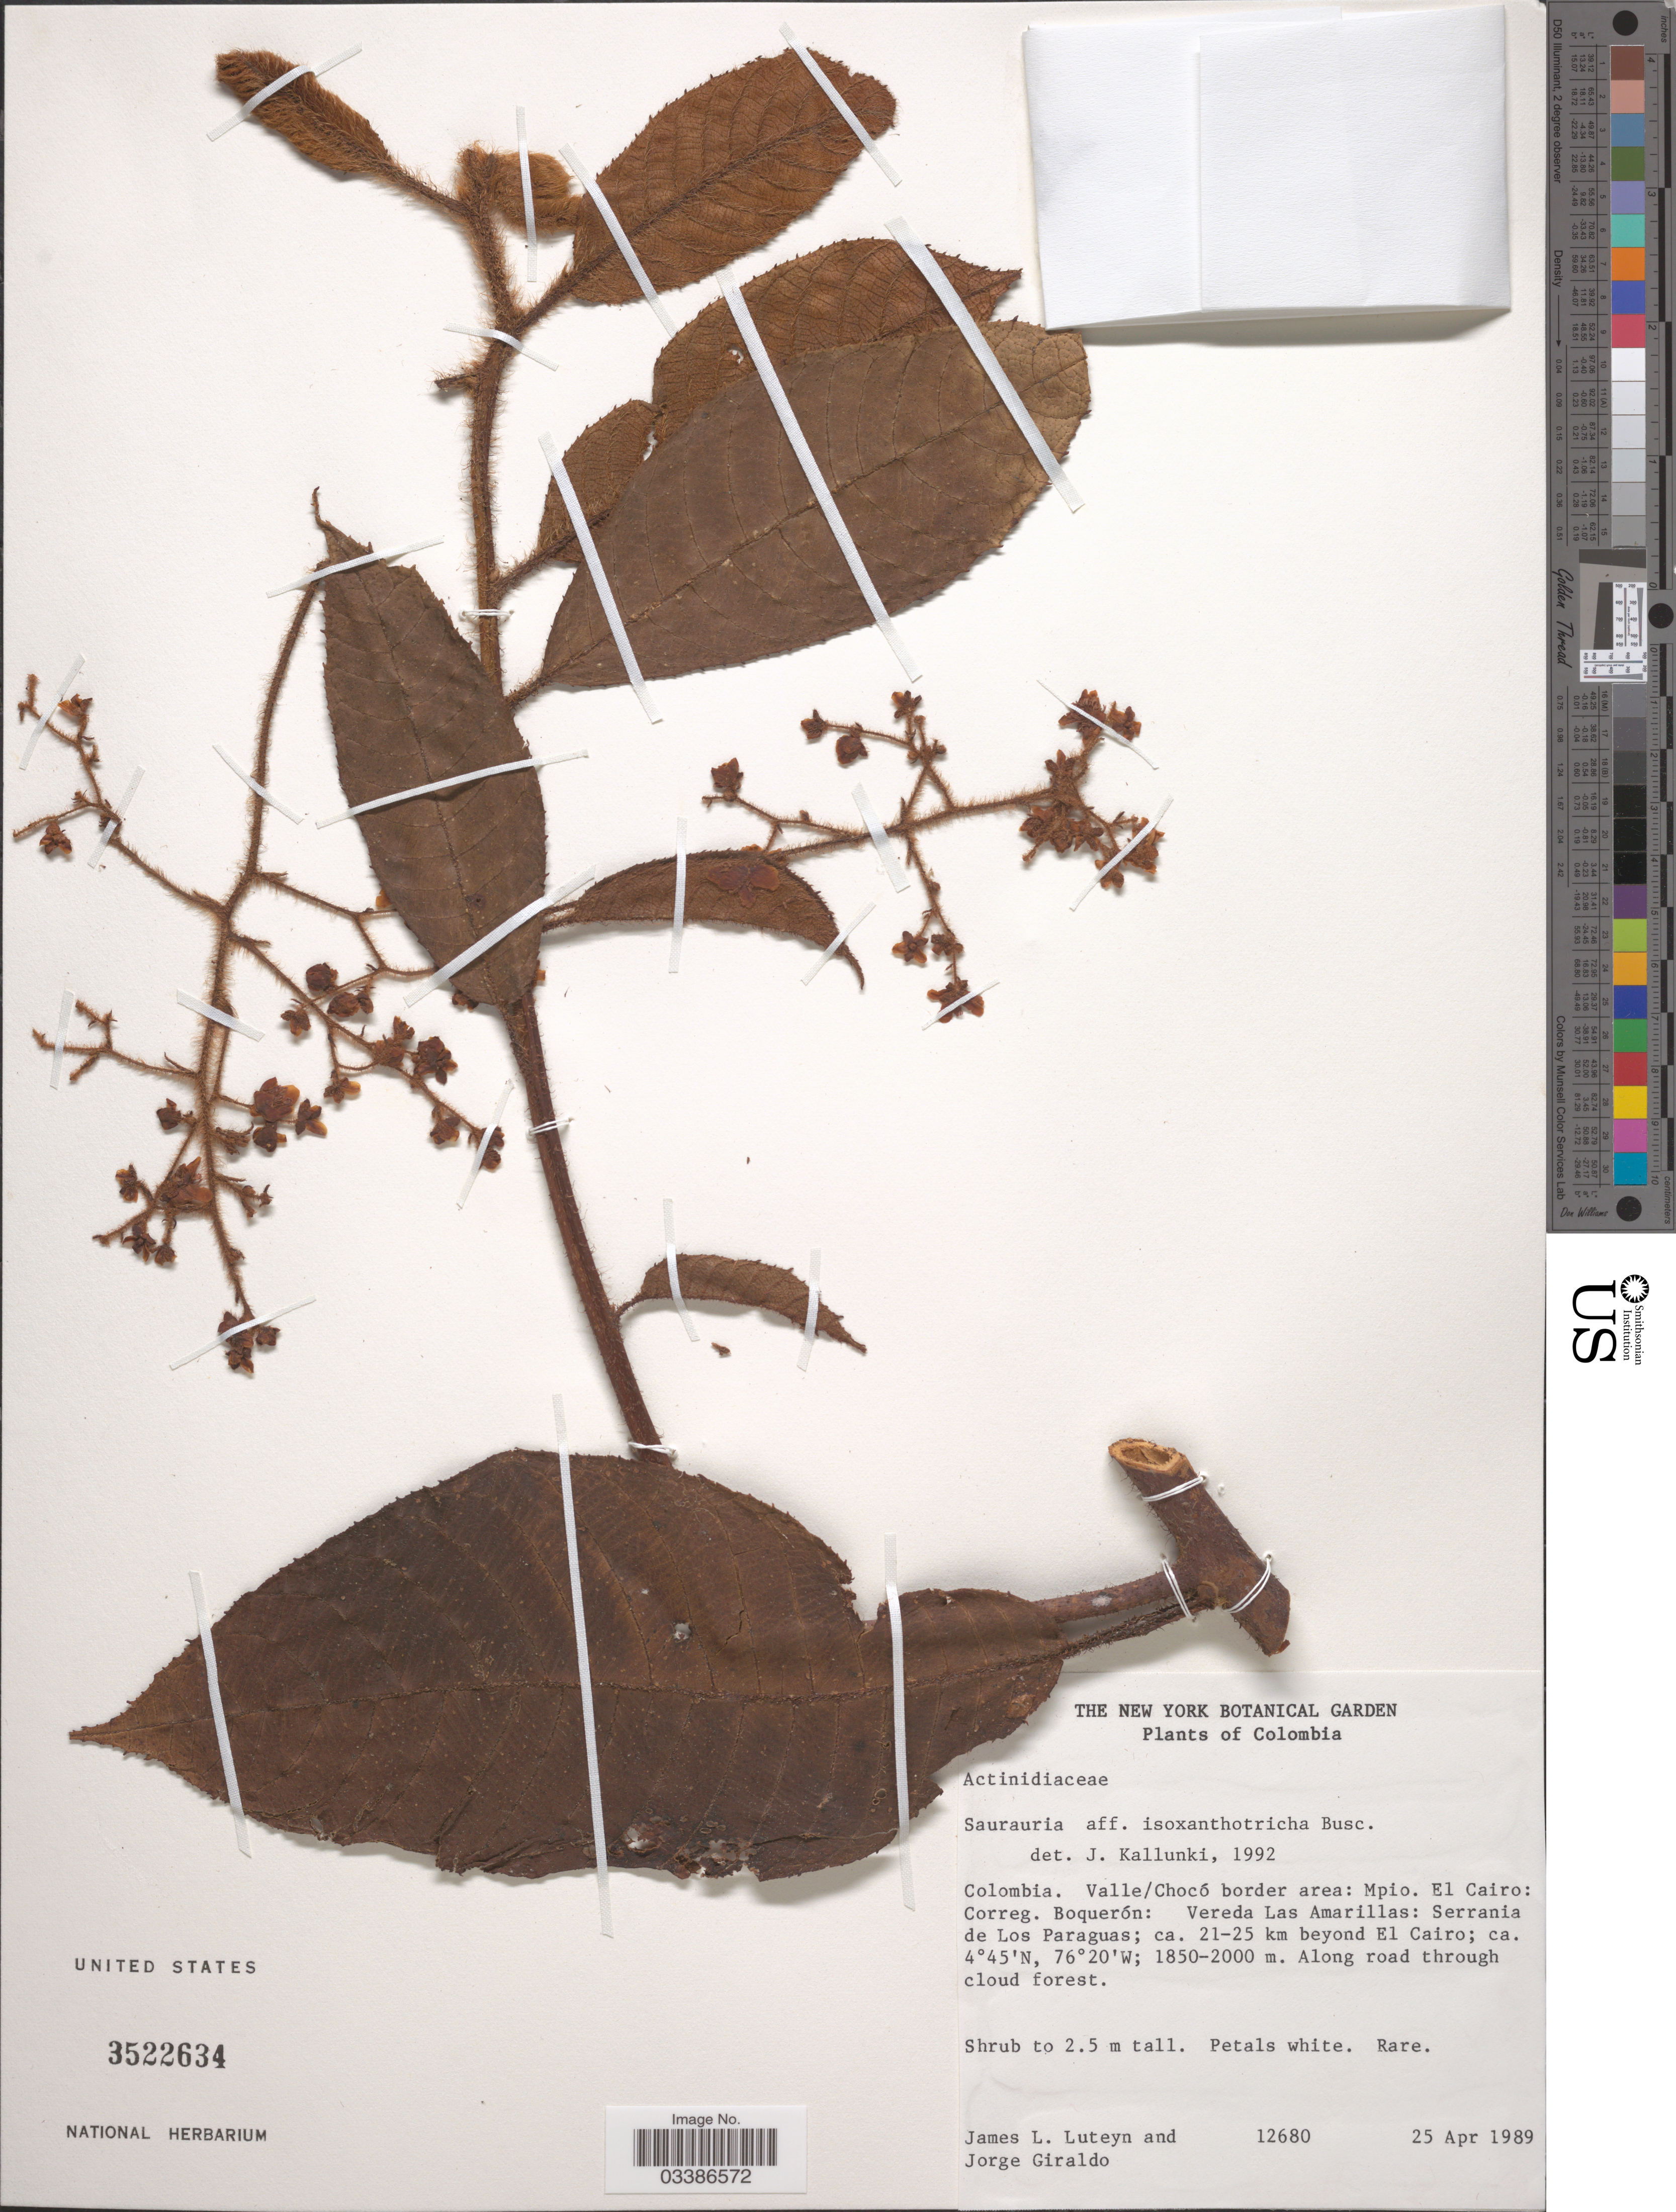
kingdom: Plantae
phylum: Tracheophyta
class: Magnoliopsida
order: Ericales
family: Actinidiaceae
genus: Saurauia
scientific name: Saurauia isoxanthotricha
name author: Buscal.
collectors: J. Luteyn & J. Giraldo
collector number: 12680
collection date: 1989-04-25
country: Colombia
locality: Valle/Chocó border area: Mpio. El Cairo: Correg. Boquerón: Vereda Las Amarillas: Serrania de Los Paraguas; ca. 21-25 km beyond El Cairo. Along road through cloud forest.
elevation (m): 1850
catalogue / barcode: US 3522634